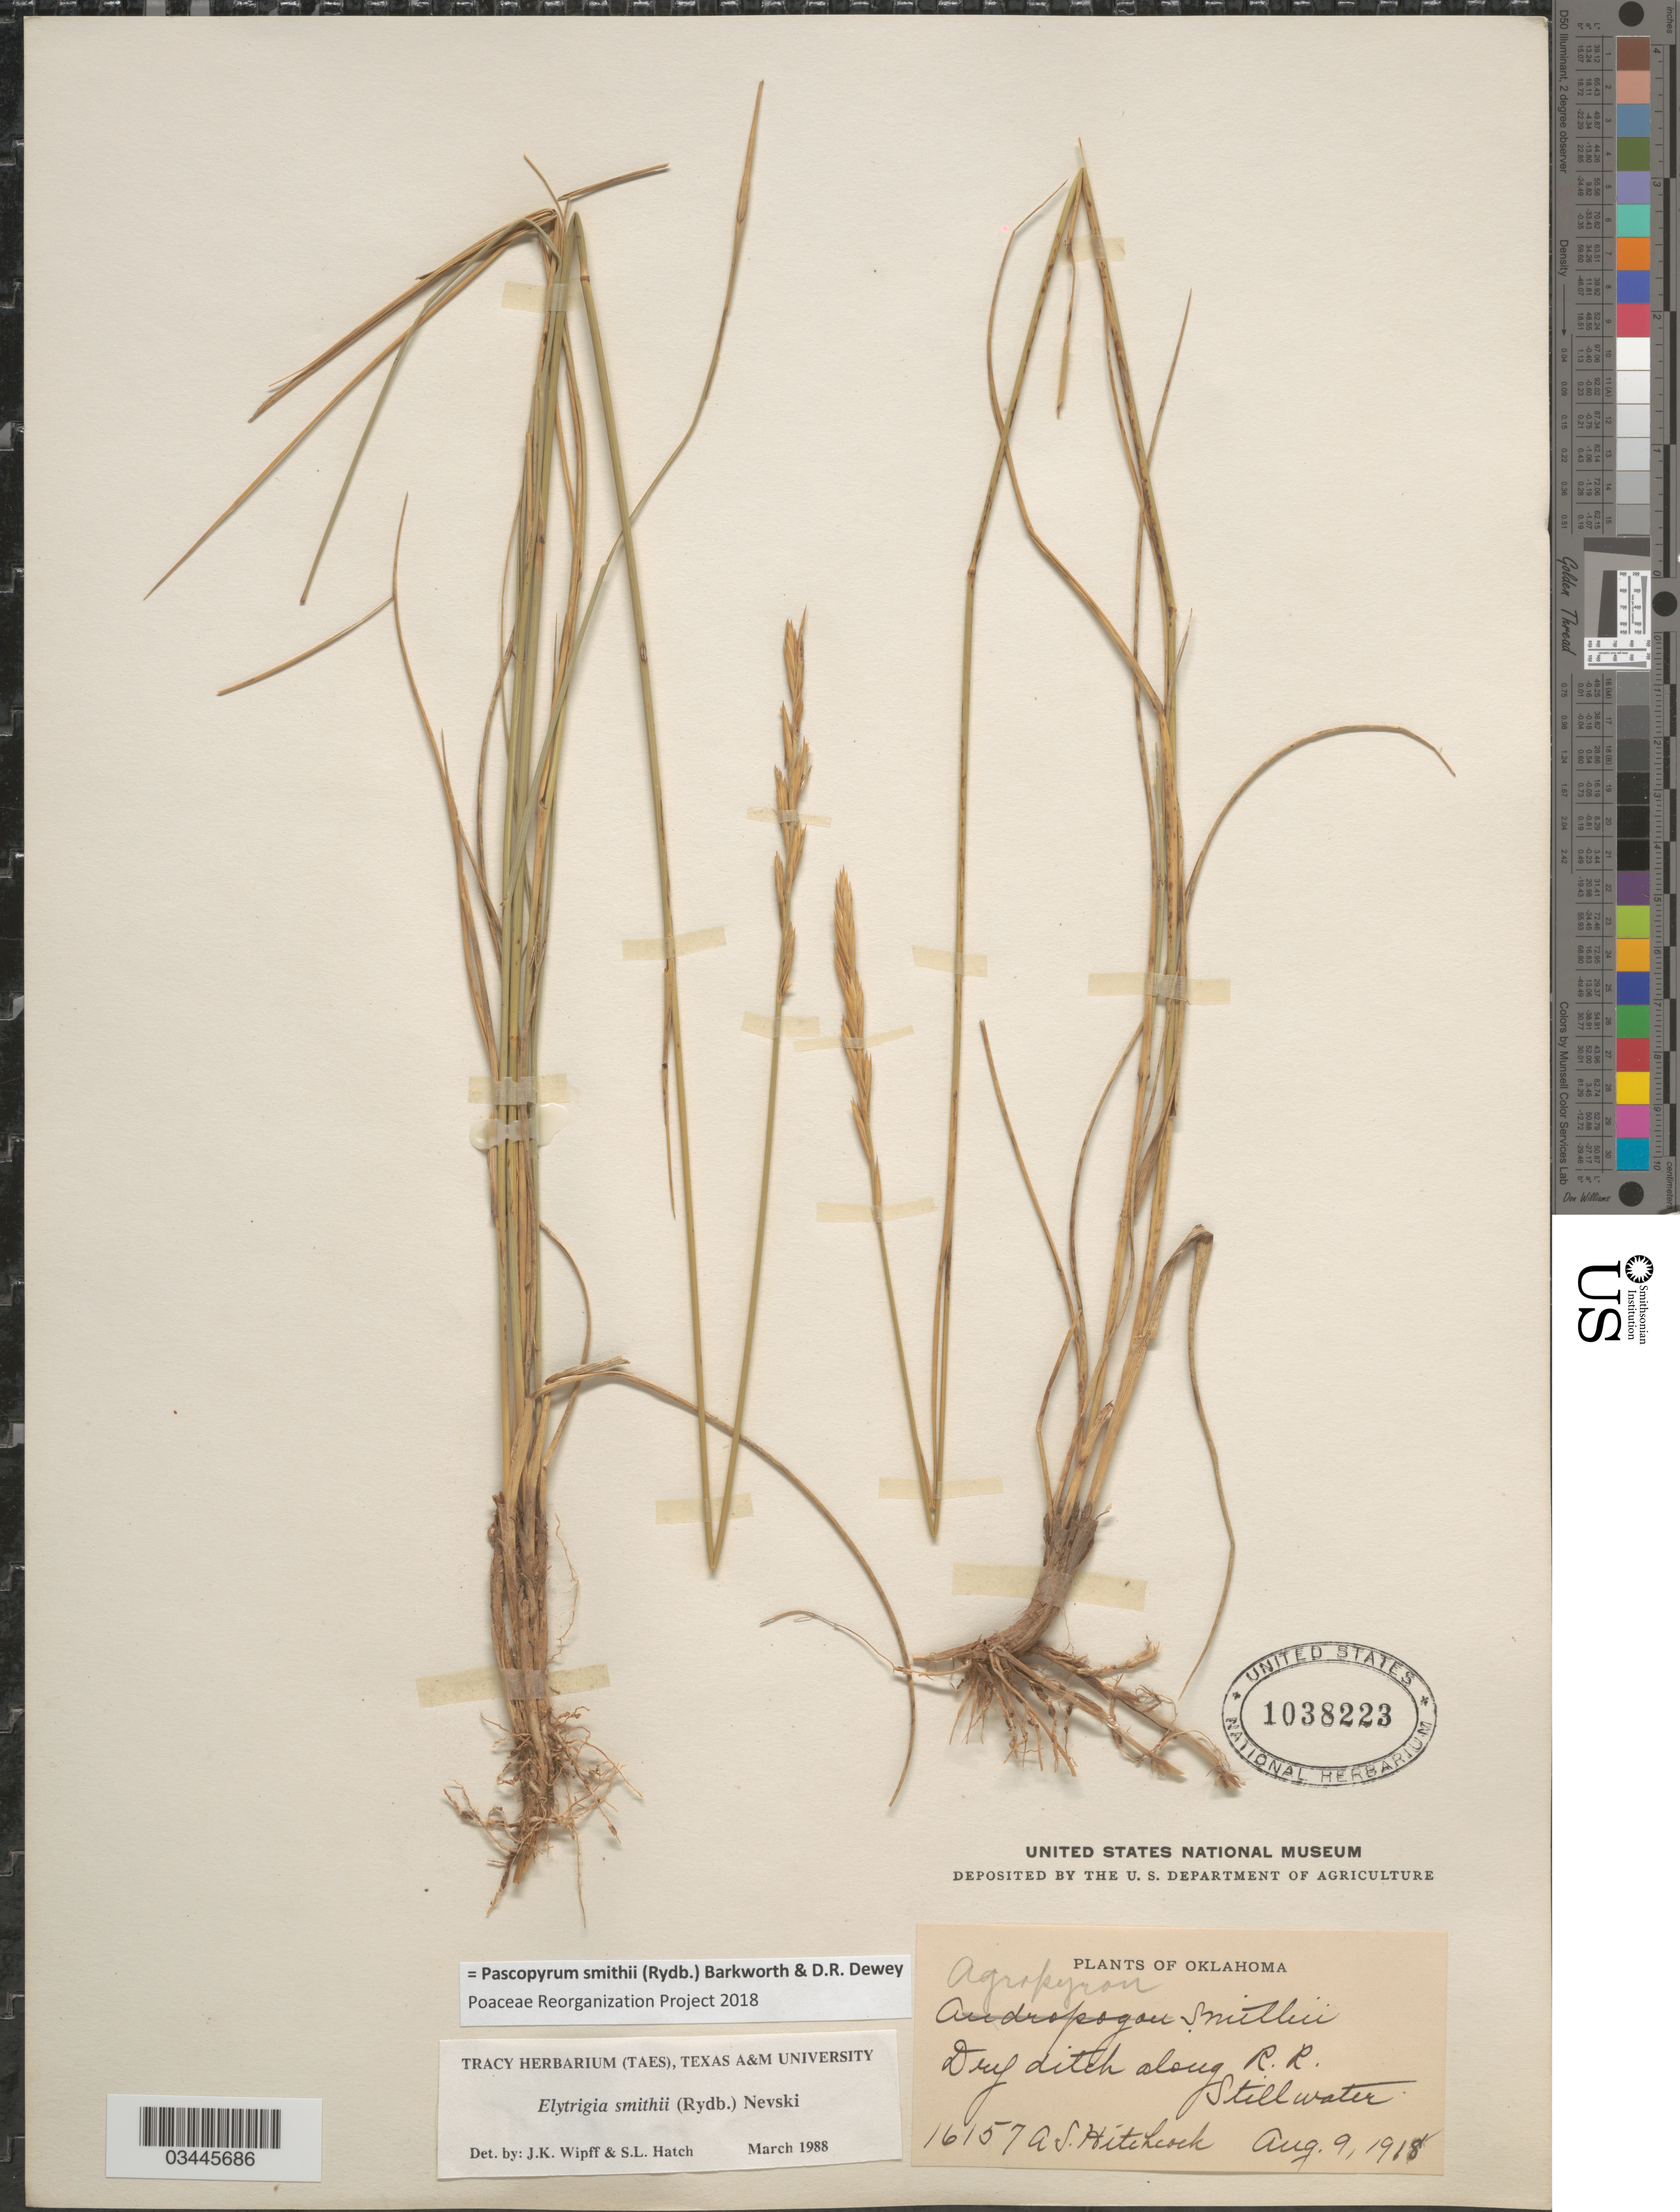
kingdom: Plantae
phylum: Tracheophyta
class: Liliopsida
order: Poales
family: Poaceae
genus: Pascopyrum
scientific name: Pascopyrum smithii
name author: (Rydb.) Barkworth & Dewey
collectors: A. S. Hitchcock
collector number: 16157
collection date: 1918-08-09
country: United States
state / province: Oklahoma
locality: Dry ditch along R.R. Stillwater.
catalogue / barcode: US 1038223